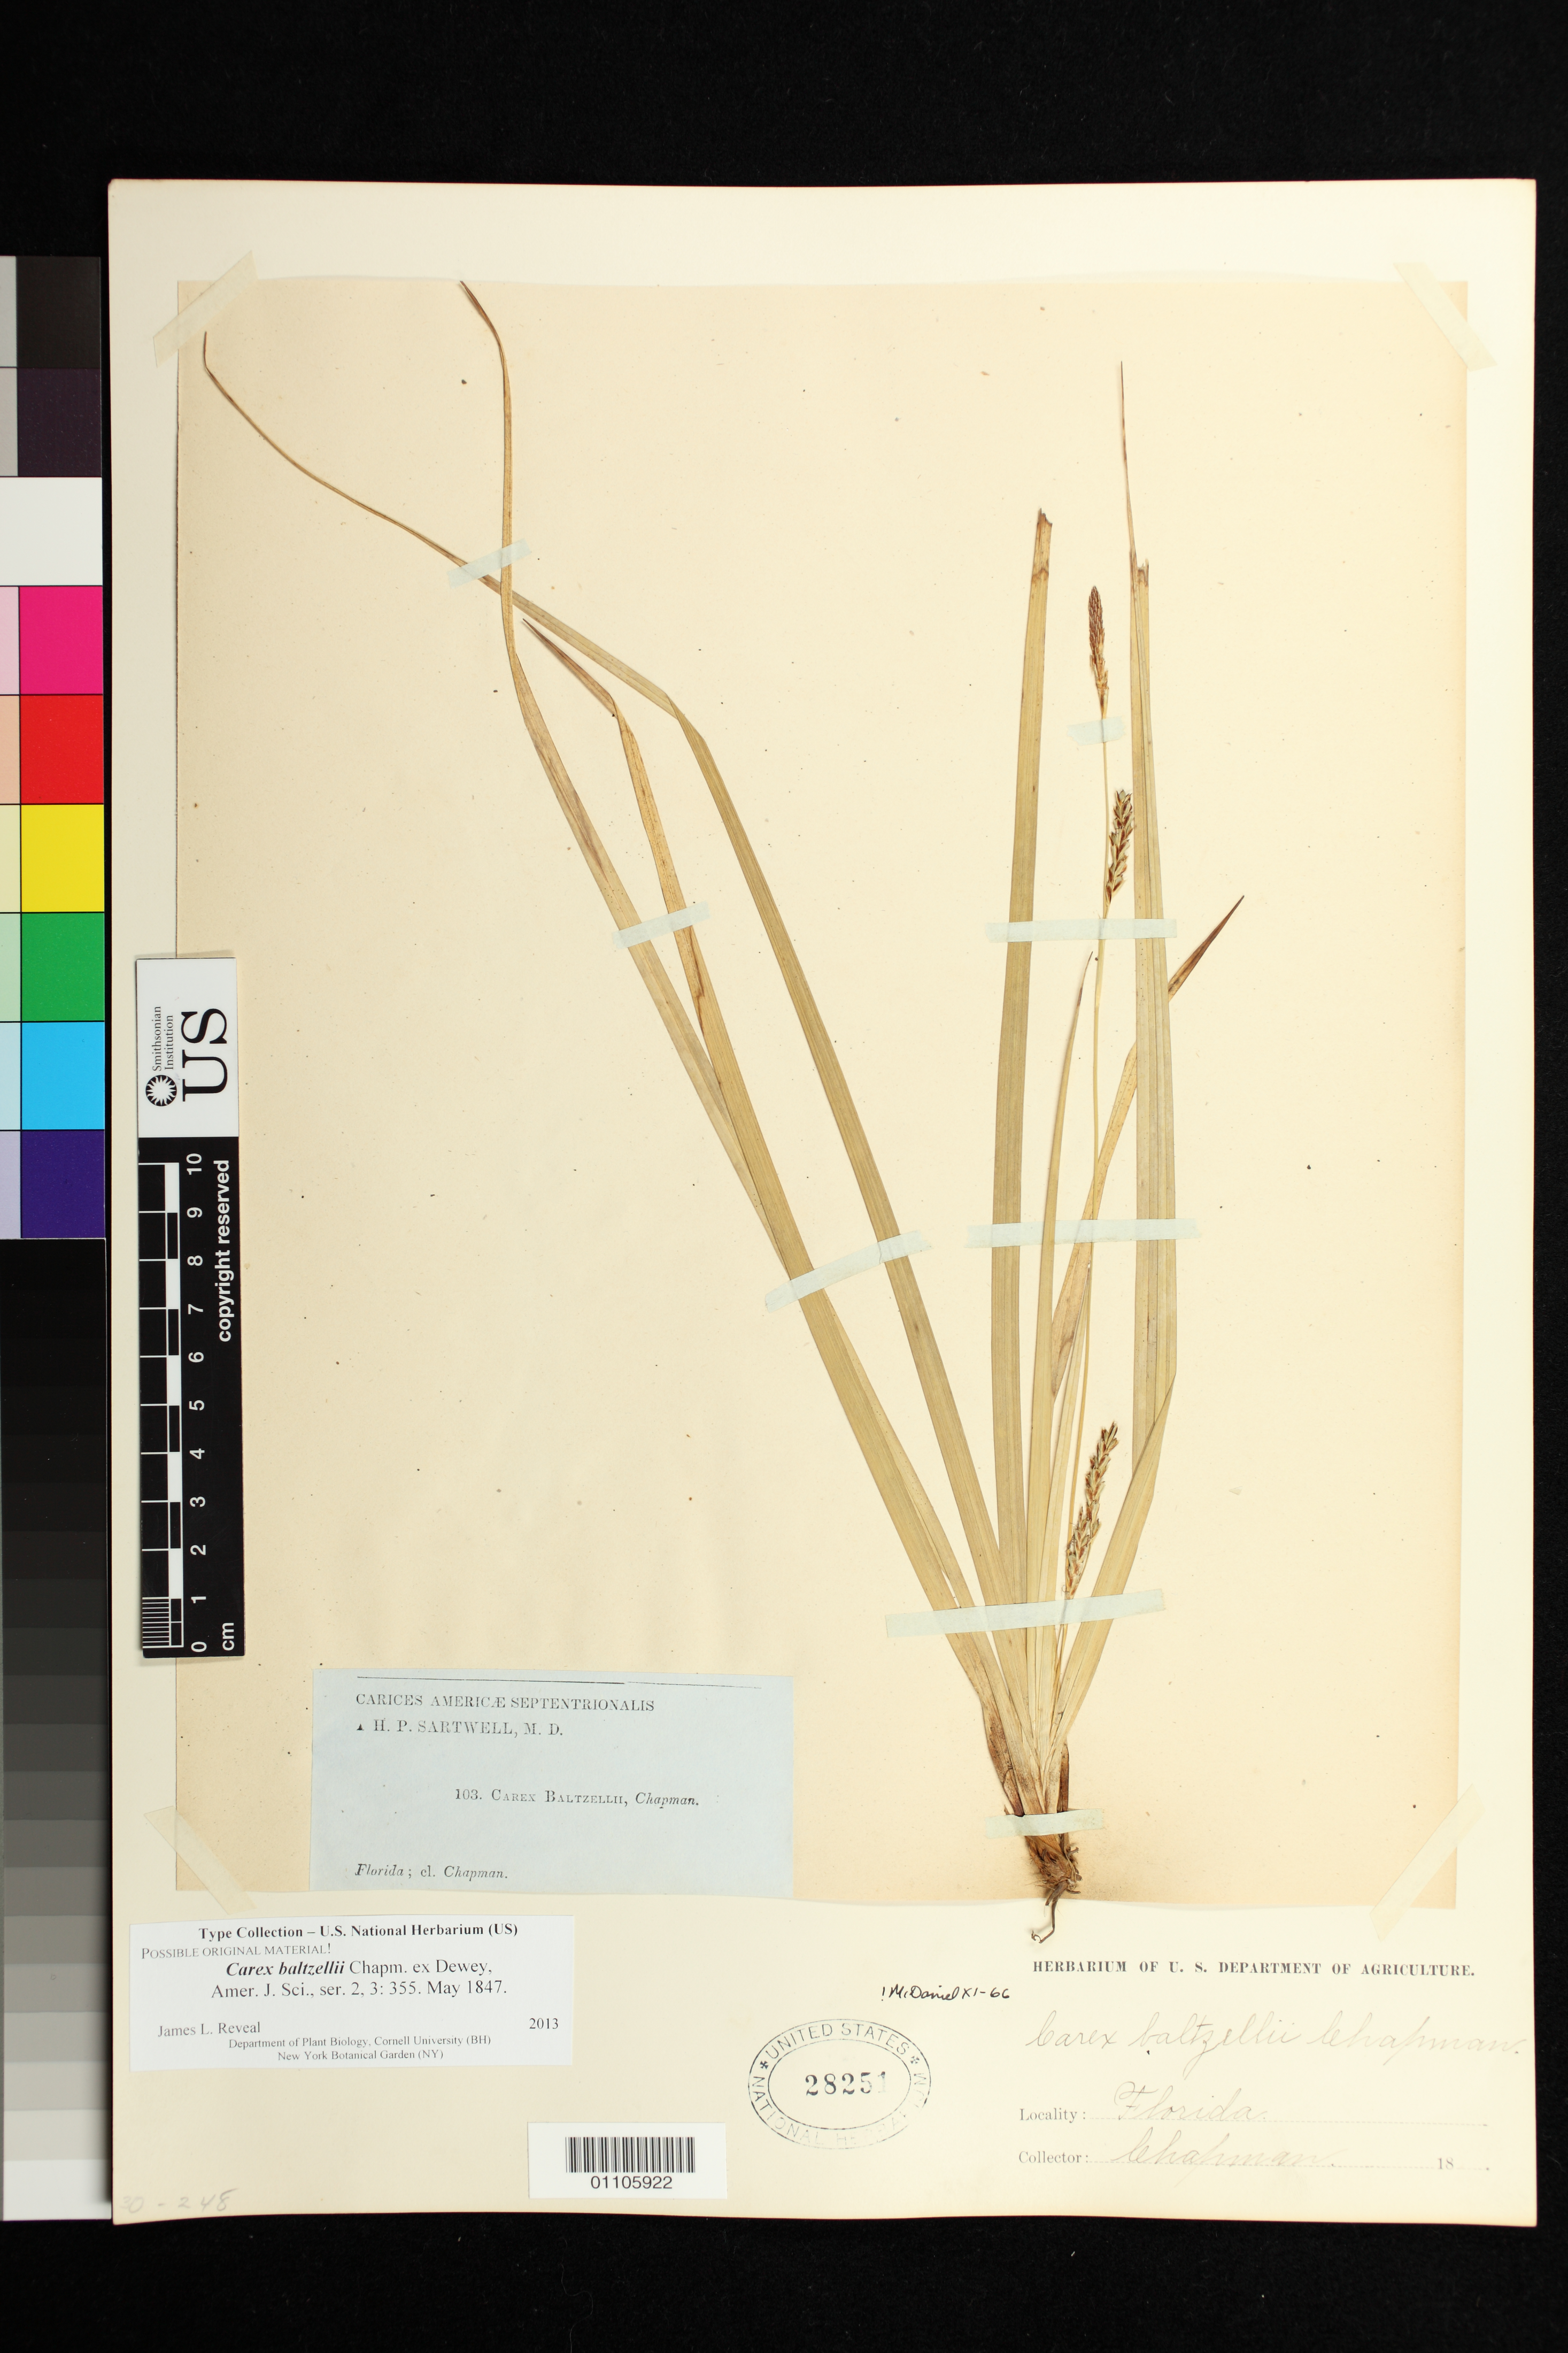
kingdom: Plantae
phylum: Tracheophyta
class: Liliopsida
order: Poales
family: Cyperaceae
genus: Carex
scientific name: Carex baltzellii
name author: Chapm. ex Dewey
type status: Possible Type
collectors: A. W. Chapman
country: United States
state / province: Florida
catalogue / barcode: US 28251